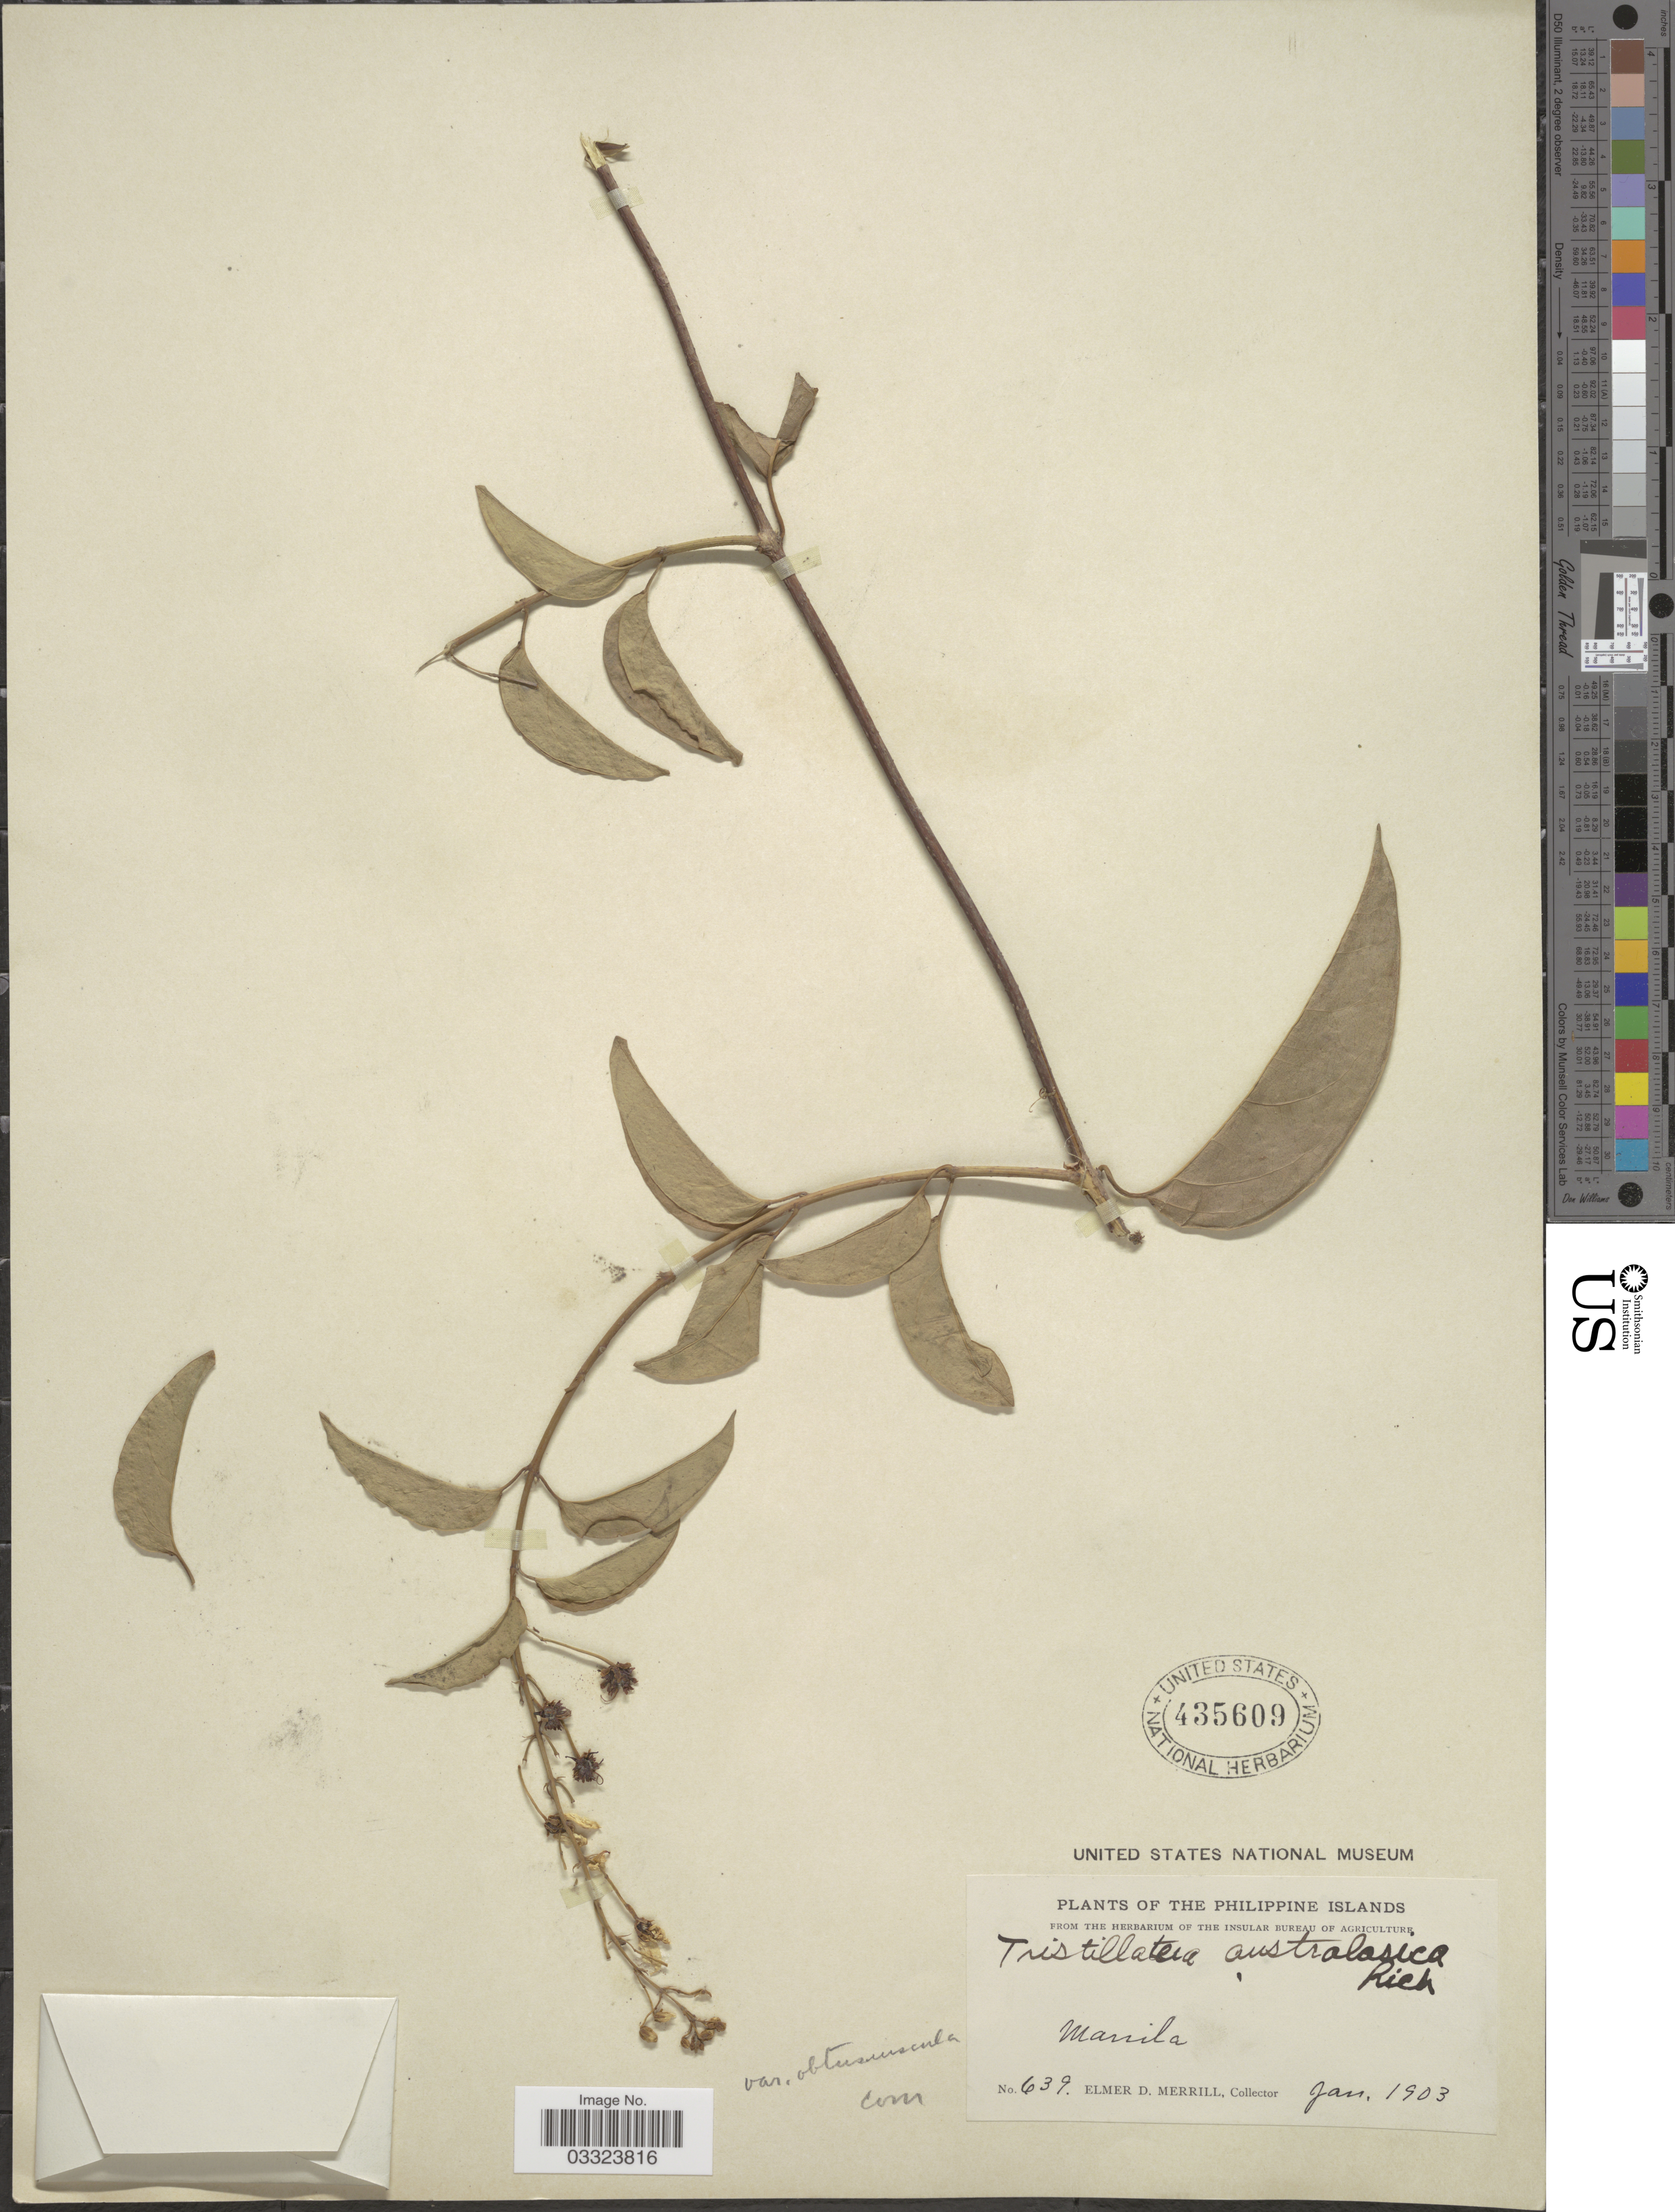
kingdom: Plantae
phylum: Tracheophyta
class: Magnoliopsida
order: Malpighiales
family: Malpighiaceae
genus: Tristellateia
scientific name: Tristellateia australasiae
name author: A. Rich.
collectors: E. D. Merrill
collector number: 639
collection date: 1903-01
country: Philippines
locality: Philippine Islands. Manila.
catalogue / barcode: US 435609